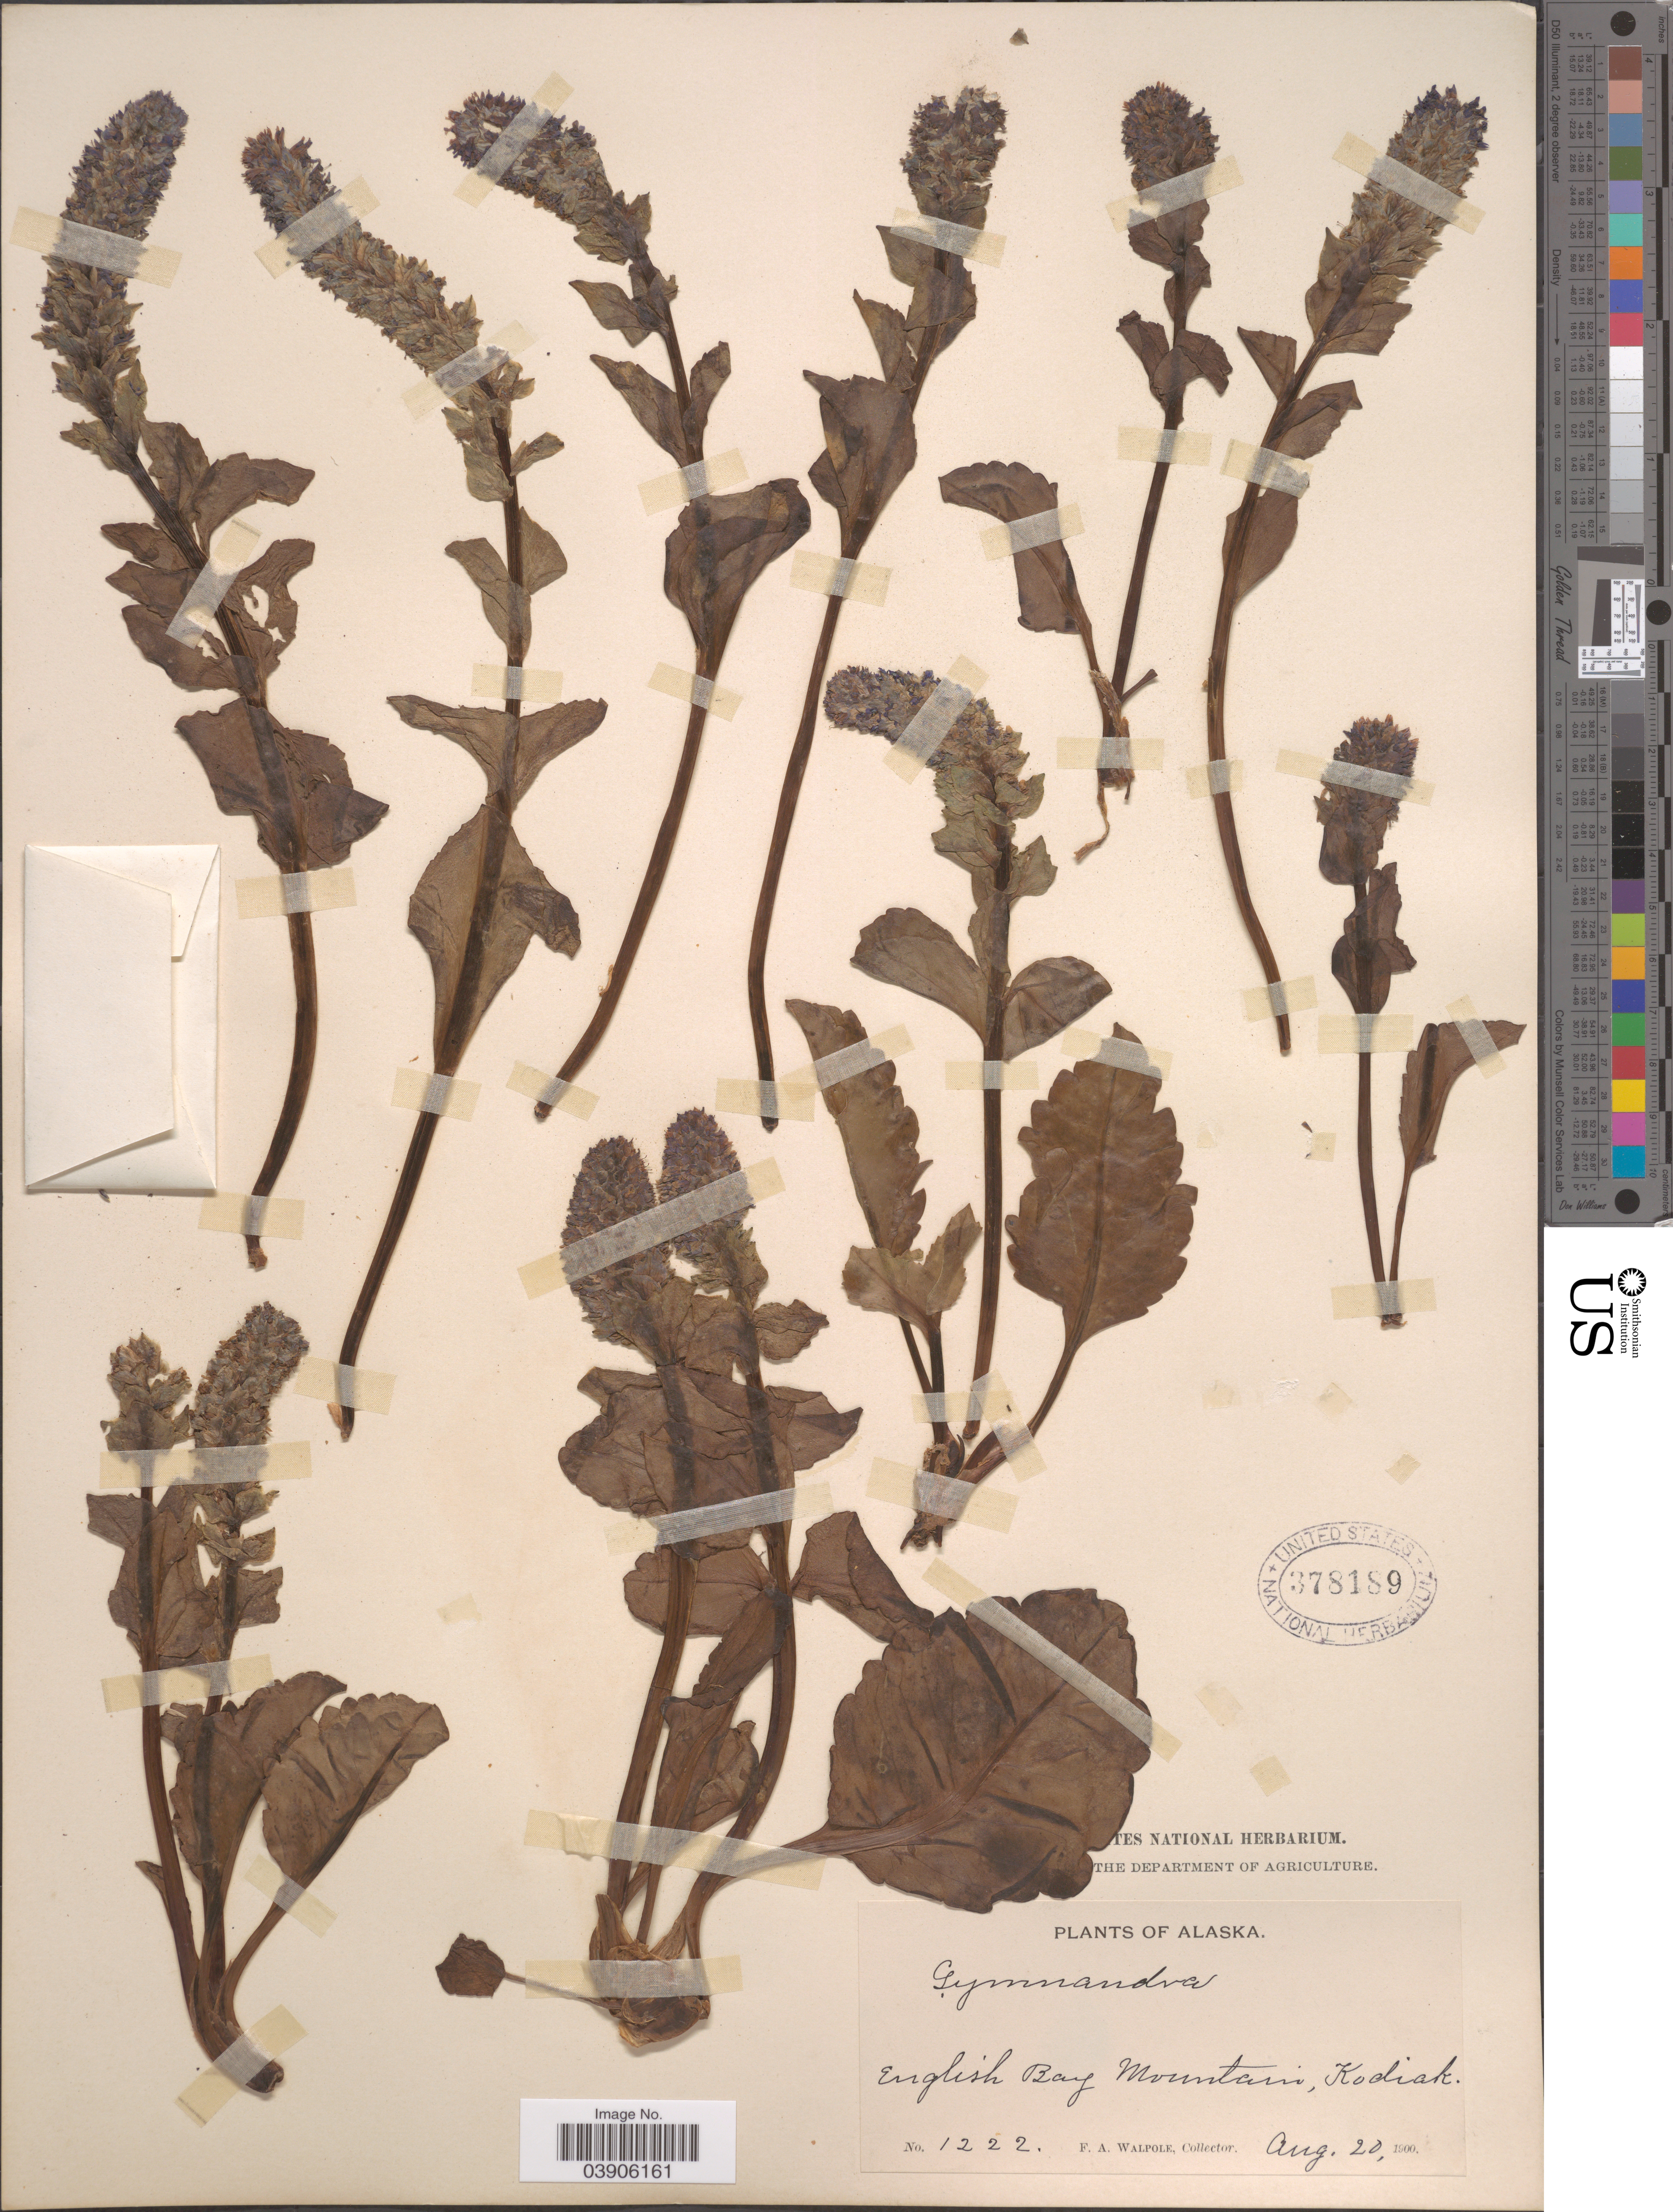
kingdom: Plantae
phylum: Tracheophyta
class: Magnoliopsida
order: Lamiales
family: Plantaginaceae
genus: Lagotis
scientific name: Lagotis glauca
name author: Gaertn.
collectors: F. Walpole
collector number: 1222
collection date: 1900-08-20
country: United States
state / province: Alaska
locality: English Bay Mountain, Kodiak.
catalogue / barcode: US 378189